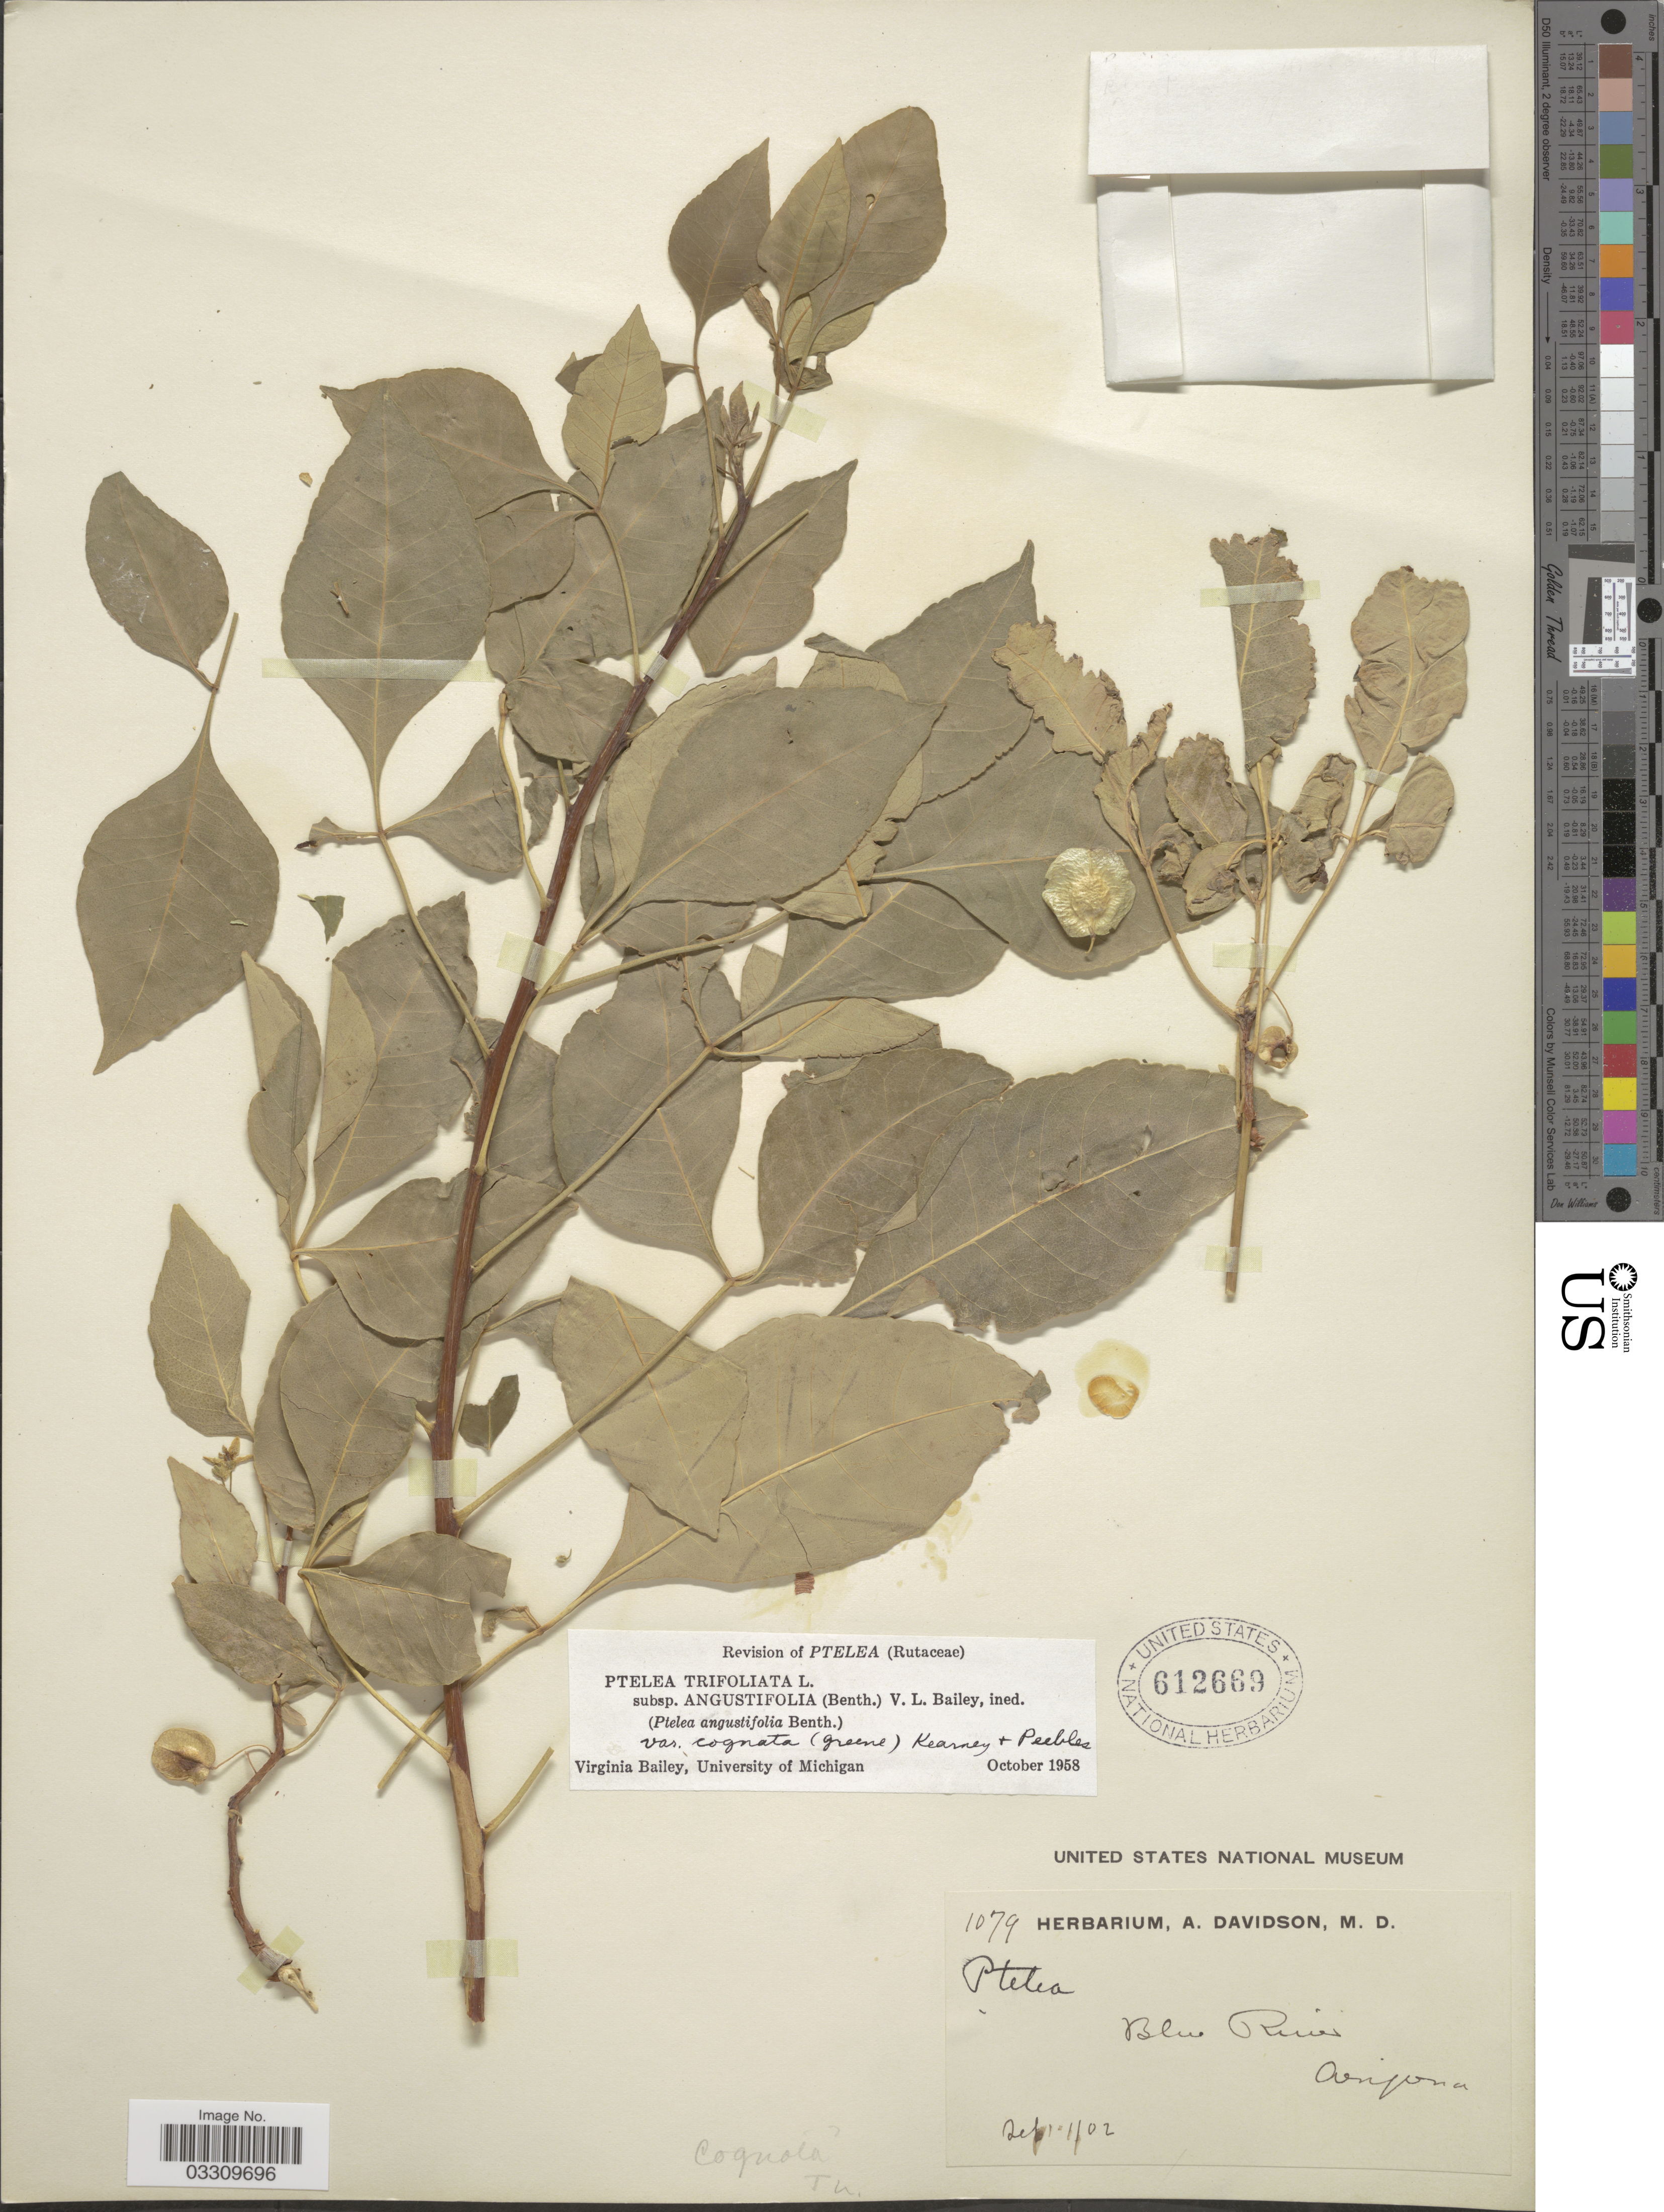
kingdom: Plantae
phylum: Tracheophyta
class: Magnoliopsida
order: Sapindales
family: Rutaceae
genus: Ptelea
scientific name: Ptelea trifoliata var. cognata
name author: (Greene) V. L. Bailey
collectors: ex herb. A. Davidson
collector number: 1079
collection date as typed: Transcribed d/m/y: 1/9/2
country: United States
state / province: Arizona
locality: Blue River.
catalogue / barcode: US 612669